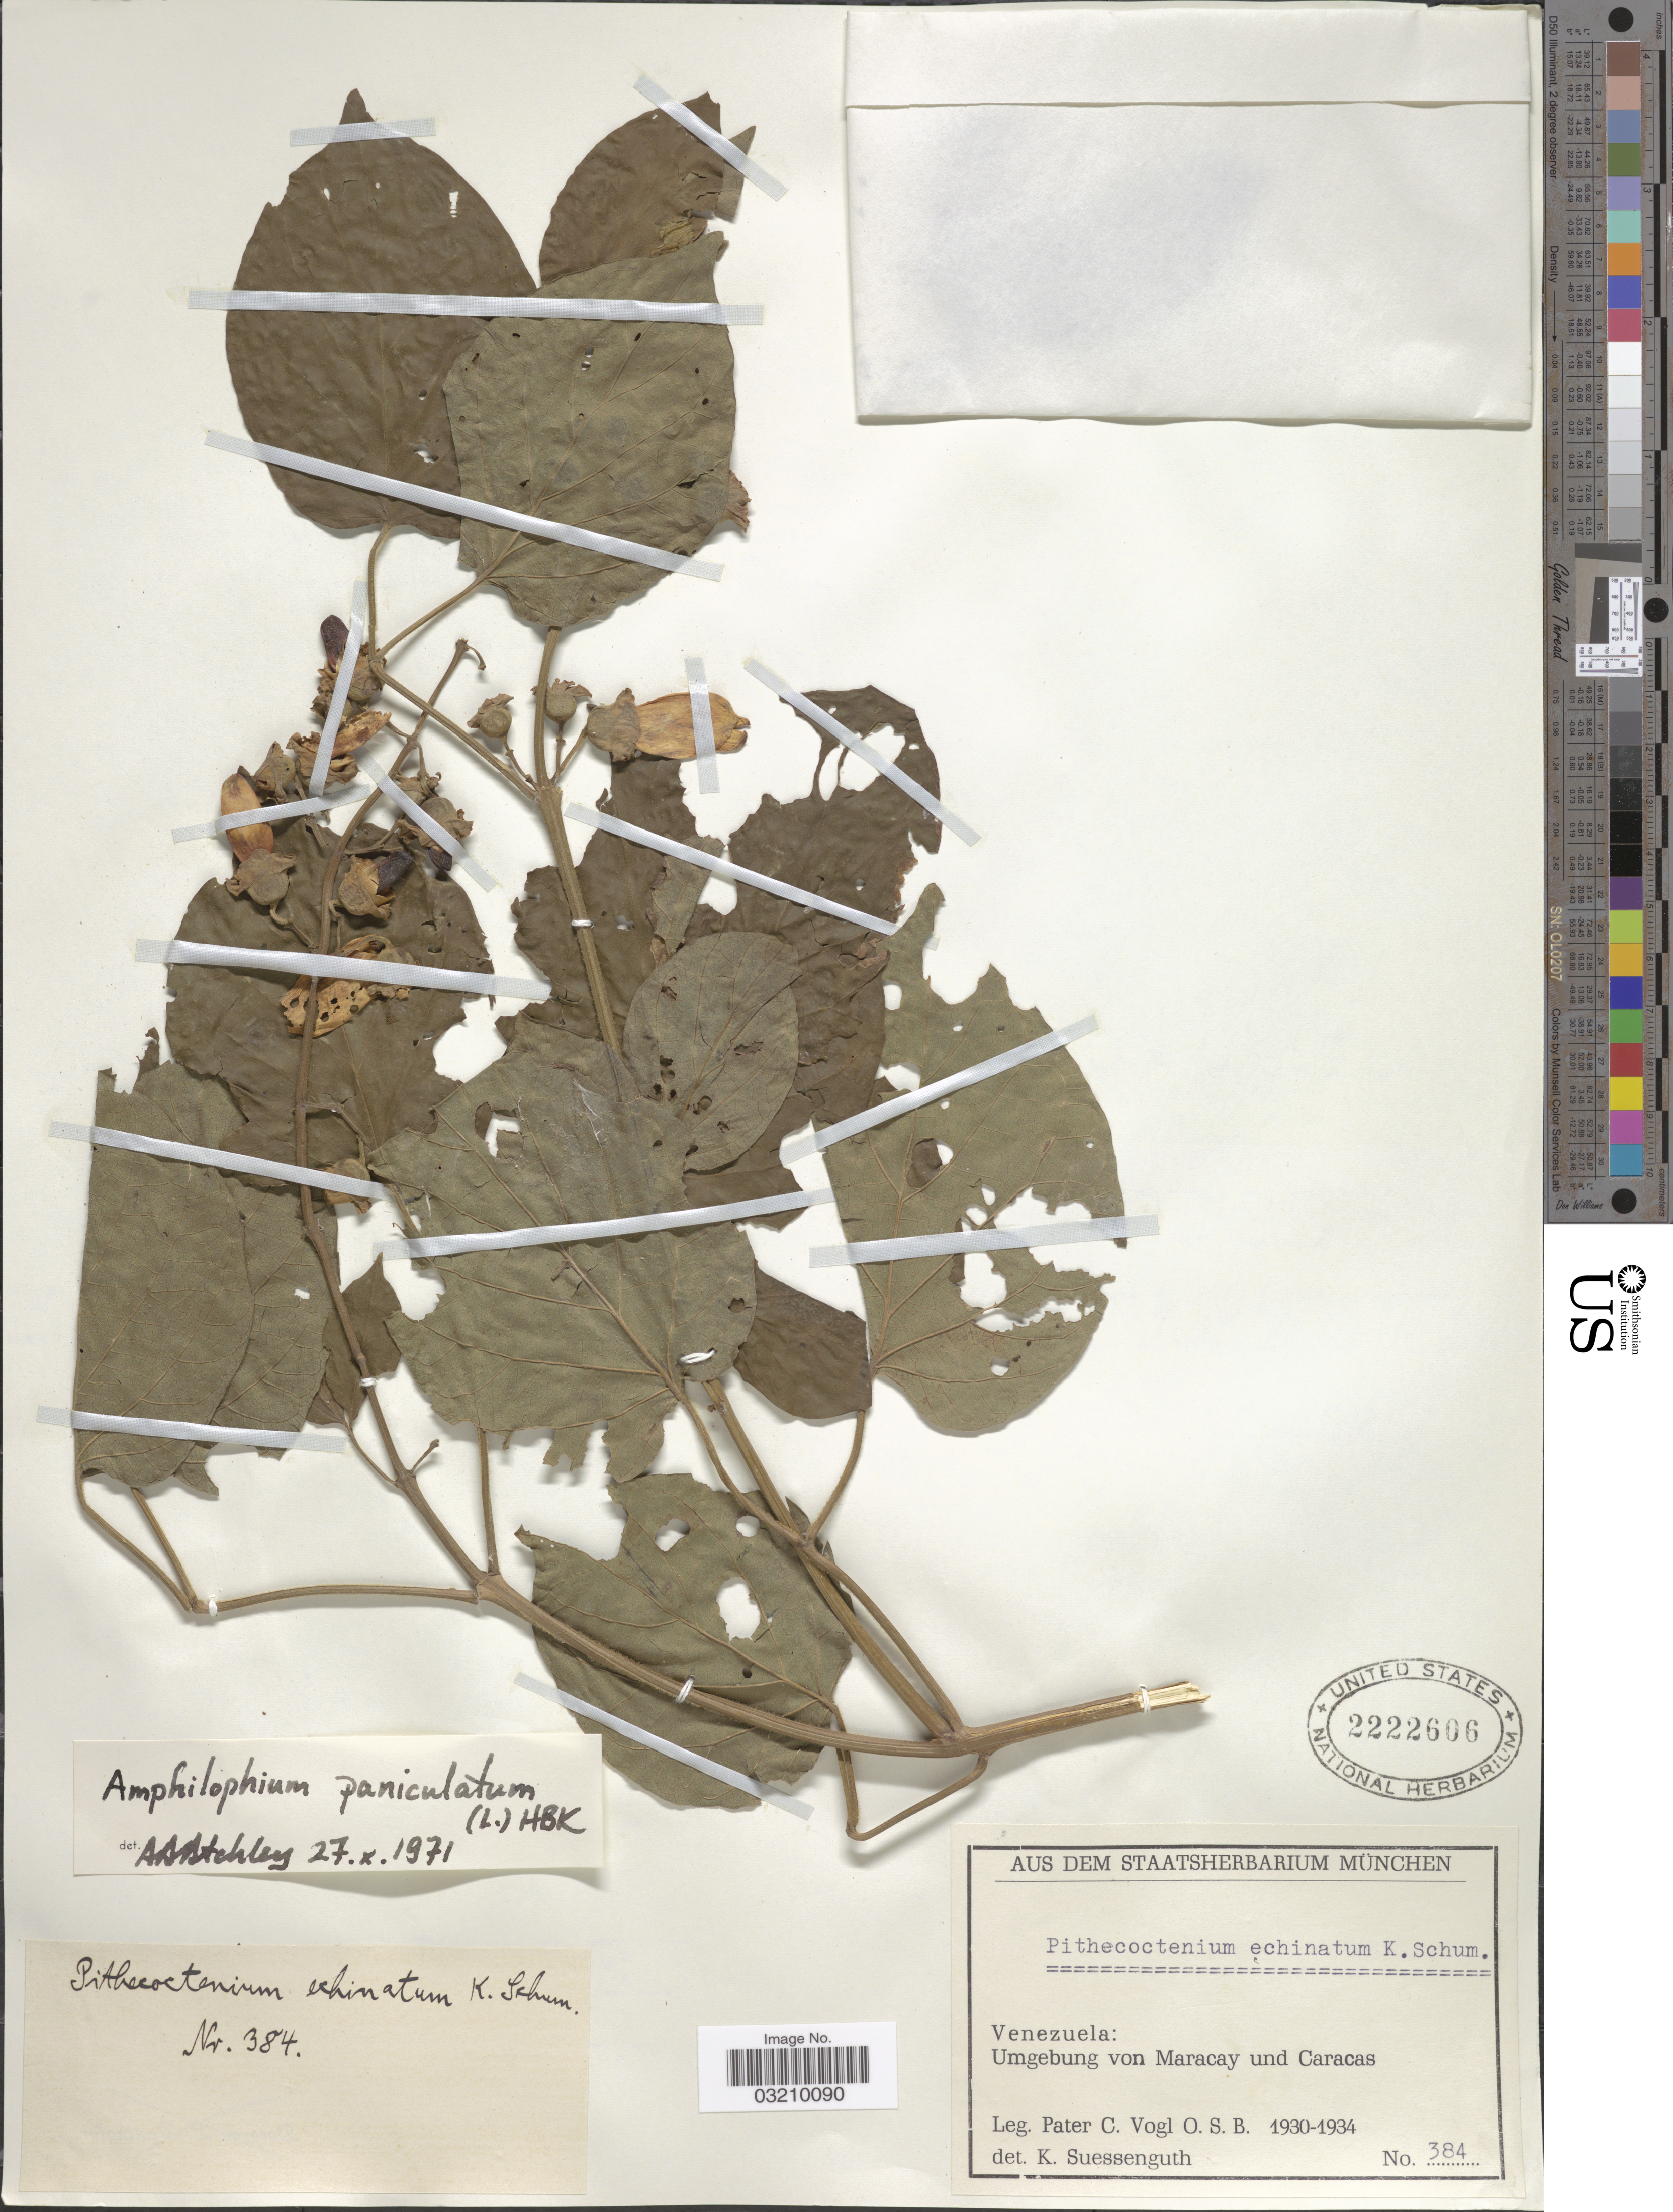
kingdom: Plantae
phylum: Tracheophyta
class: Magnoliopsida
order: Lamiales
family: Bignoniaceae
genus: Amphilophium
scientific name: Amphilophium paniculatum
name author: (L.) Kunth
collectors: P. Vogl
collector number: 384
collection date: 1930/1934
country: Venezuela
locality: Umgebung von Maracay und Caracas.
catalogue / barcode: US 2222606